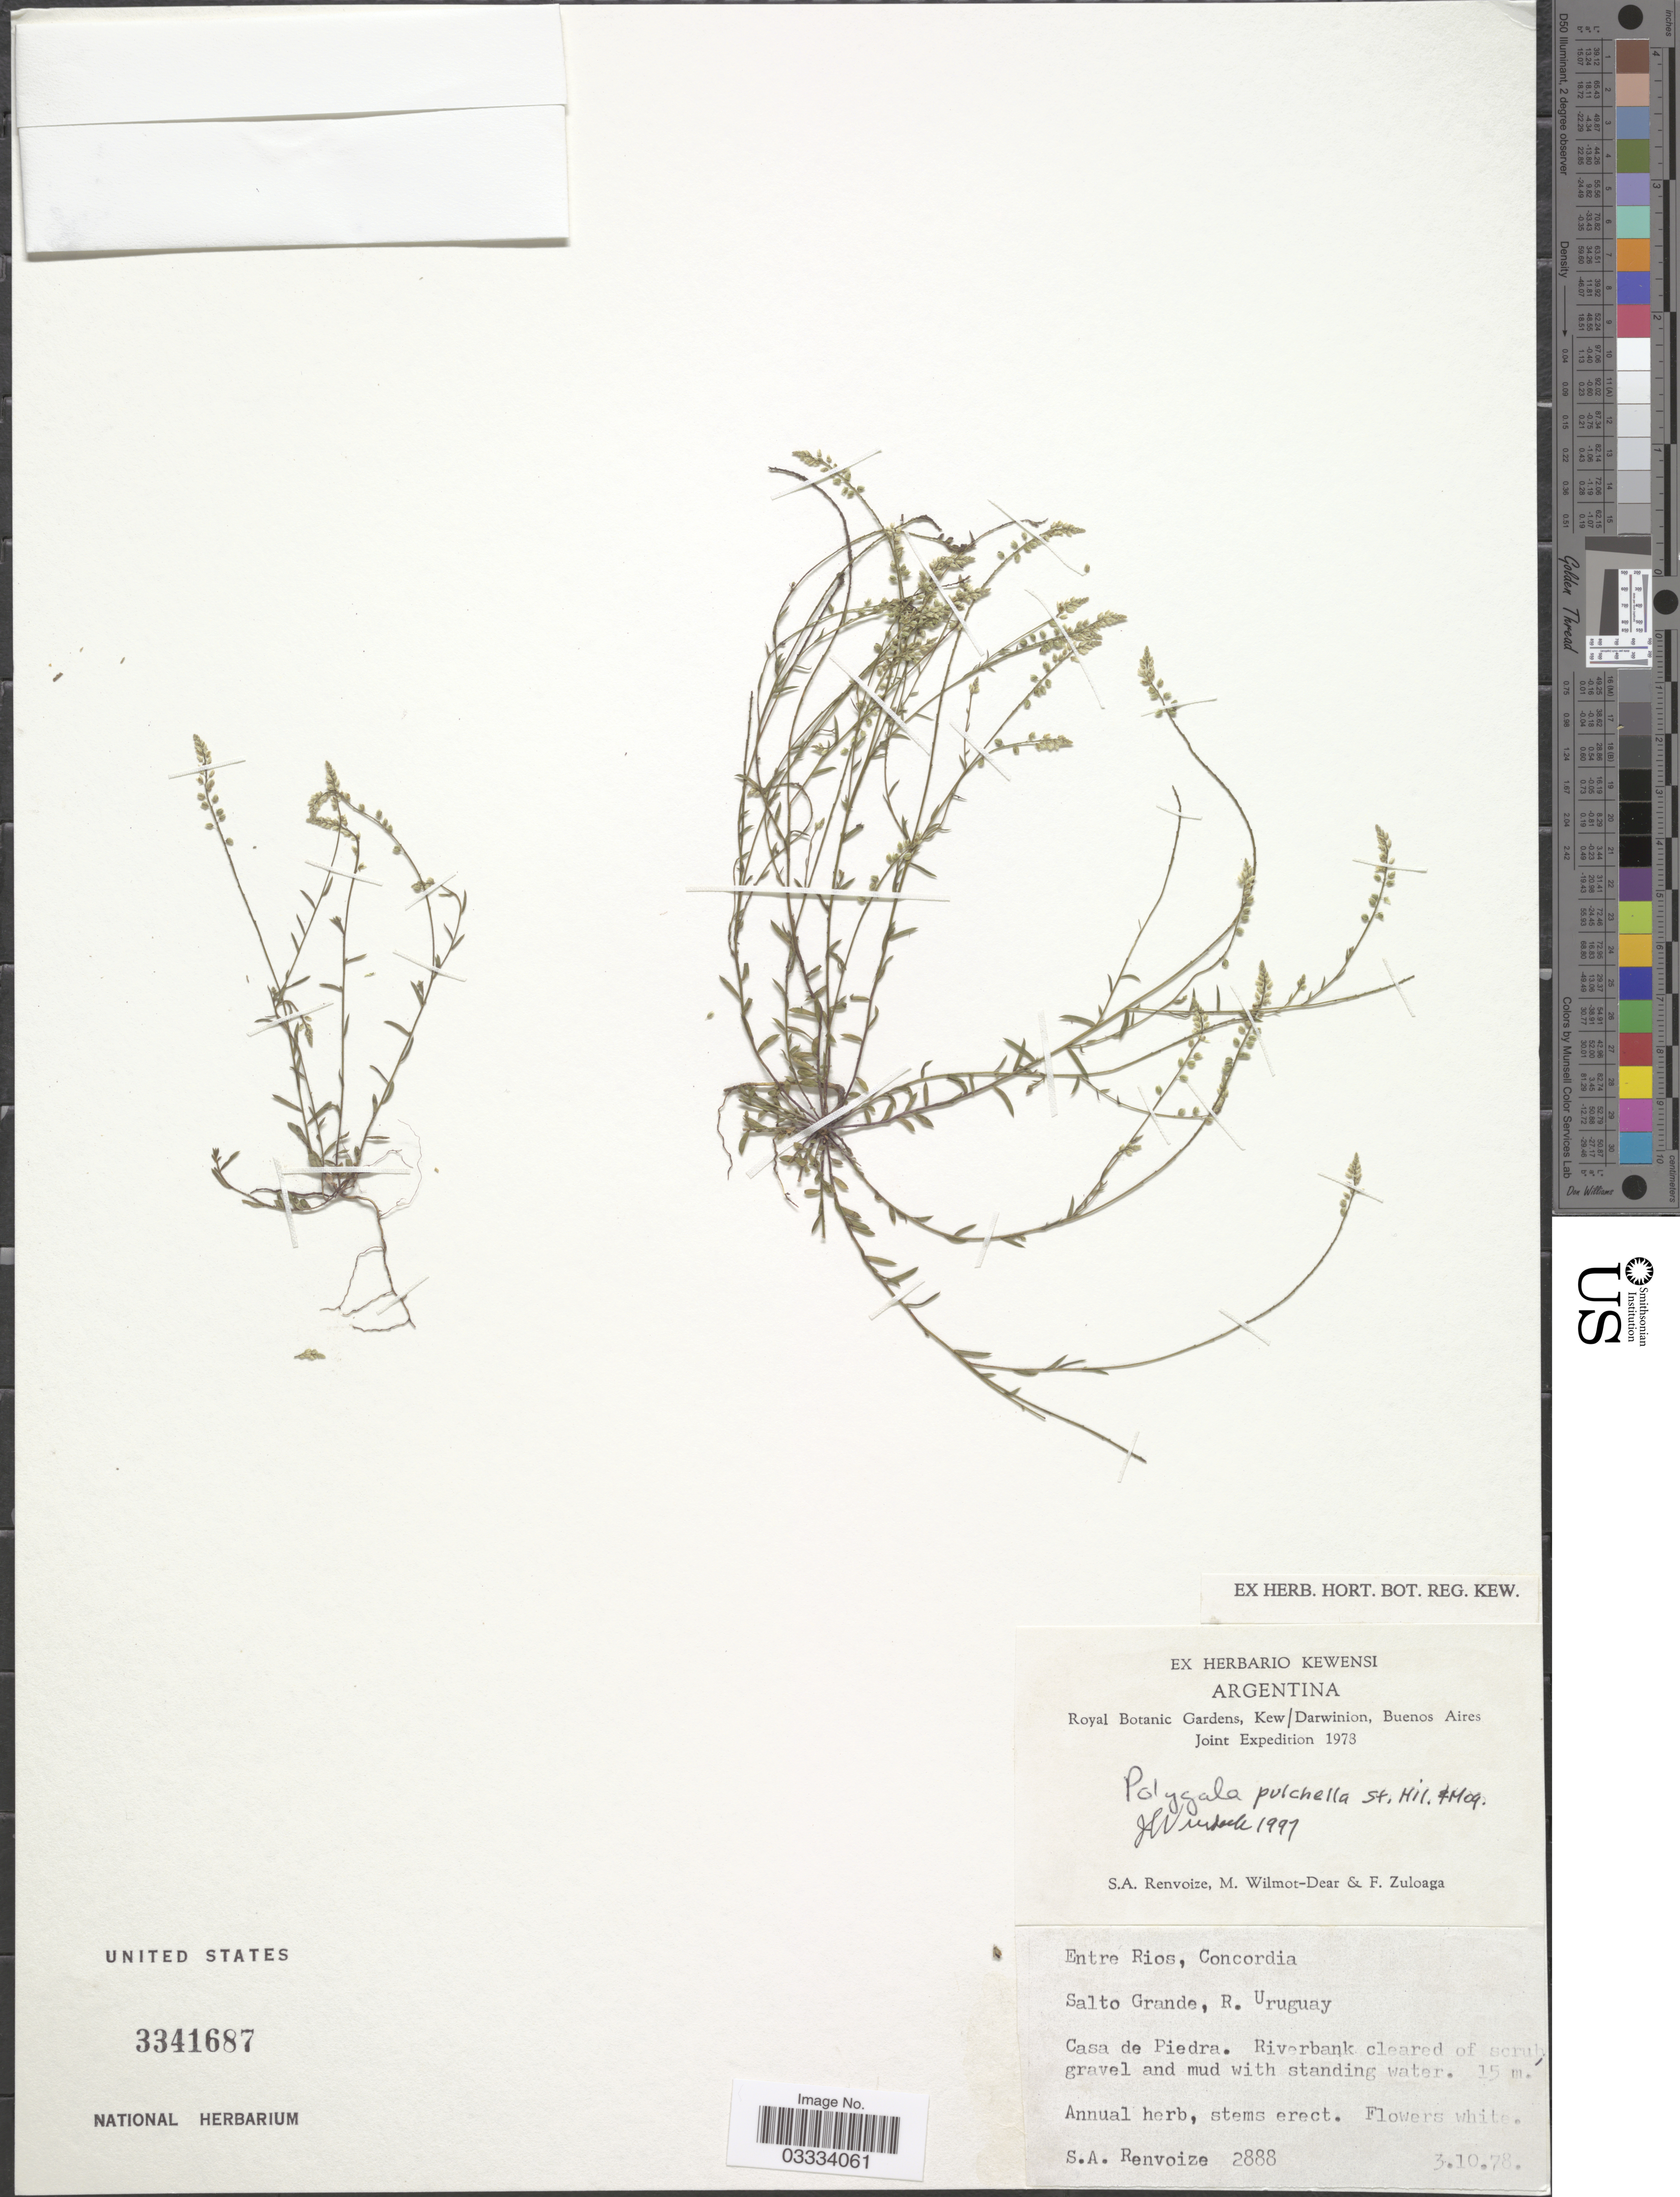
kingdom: Plantae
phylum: Tracheophyta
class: Magnoliopsida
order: Fabales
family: Polygalaceae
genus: Polygala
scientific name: Polygala pulchella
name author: A. St.-Hil. & Moq.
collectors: S. A. Renvoize, M. Wilmot-Dear & F. Zuloaga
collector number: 2888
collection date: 1978-10-03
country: Argentina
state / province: Entre Rios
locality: Concordia. Salto Grande, R. Uruguay. Casa de Piedra.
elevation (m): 15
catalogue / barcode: US 3341687